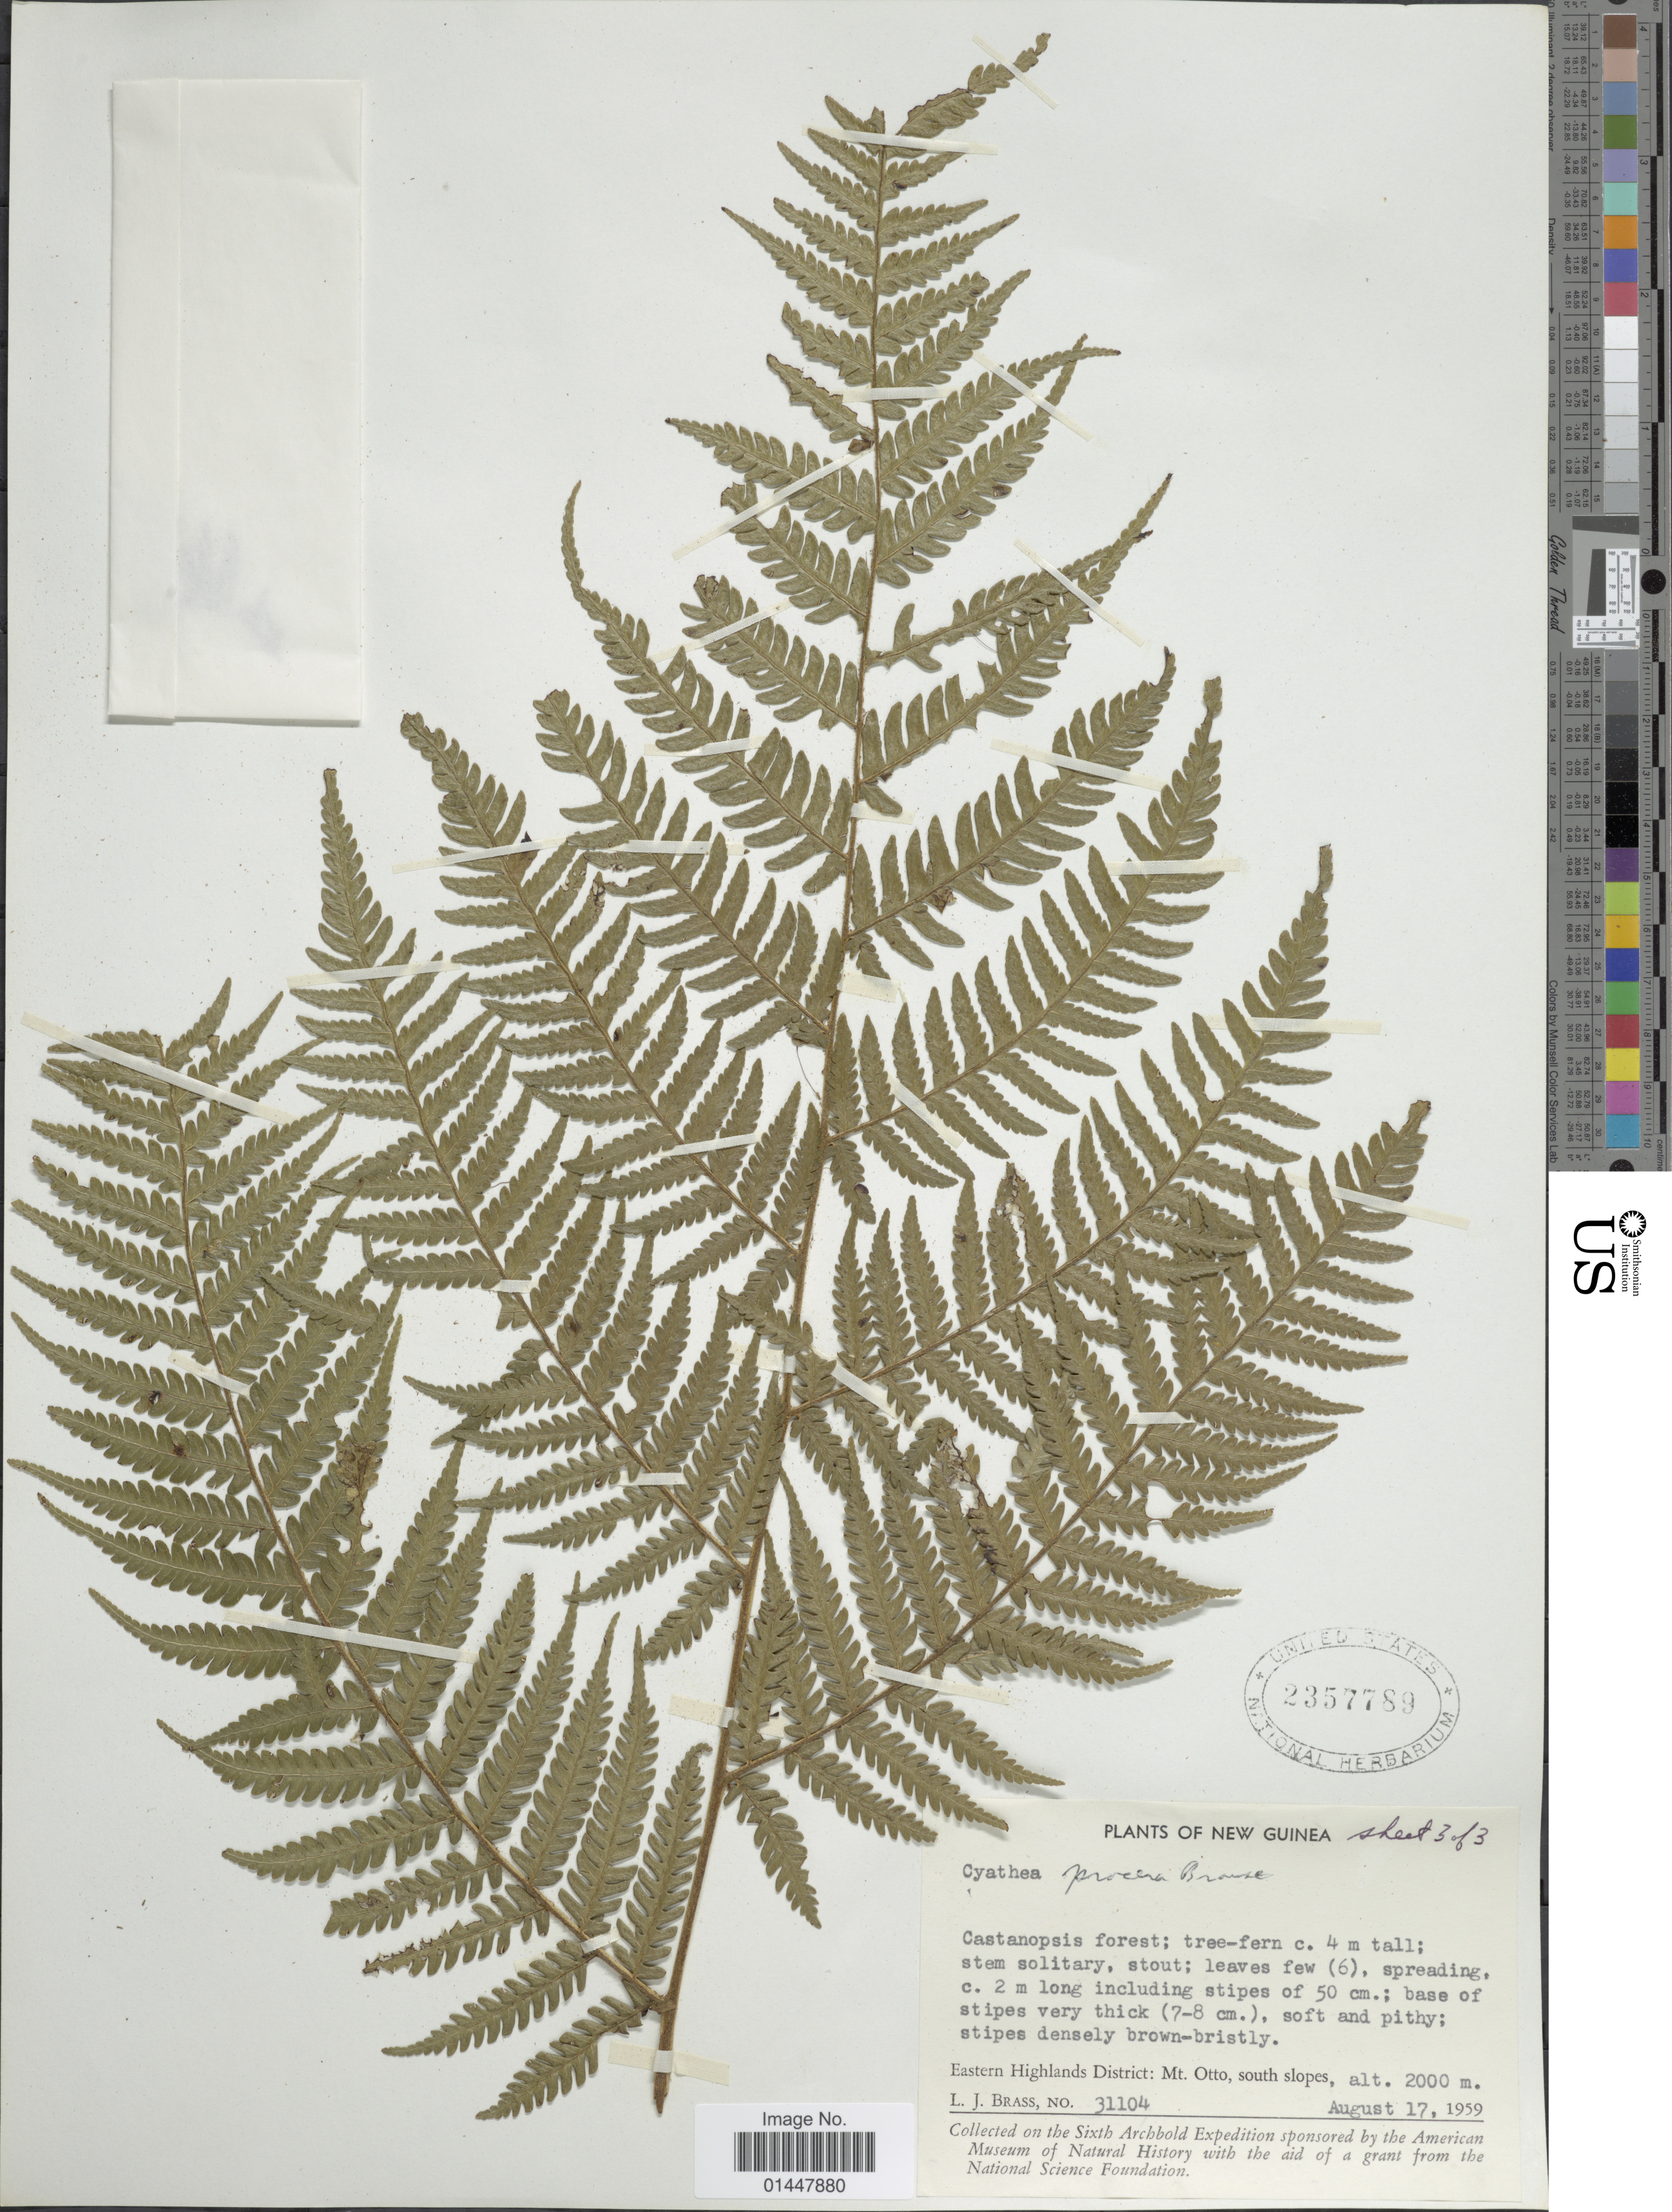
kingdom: Plantae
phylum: Tracheophyta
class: Polypodiopsida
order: Cyatheales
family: Cyatheaceae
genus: Sphaeropteris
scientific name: Sphaeropteris procera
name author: (Brause) R.M. Tryon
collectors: L. J. Brass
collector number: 31104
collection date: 1959-08-17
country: Papua New Guinea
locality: New Guinea, Eastern Highlands District, Mt. Otto, south slopes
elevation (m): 2000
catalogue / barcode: US 2357789